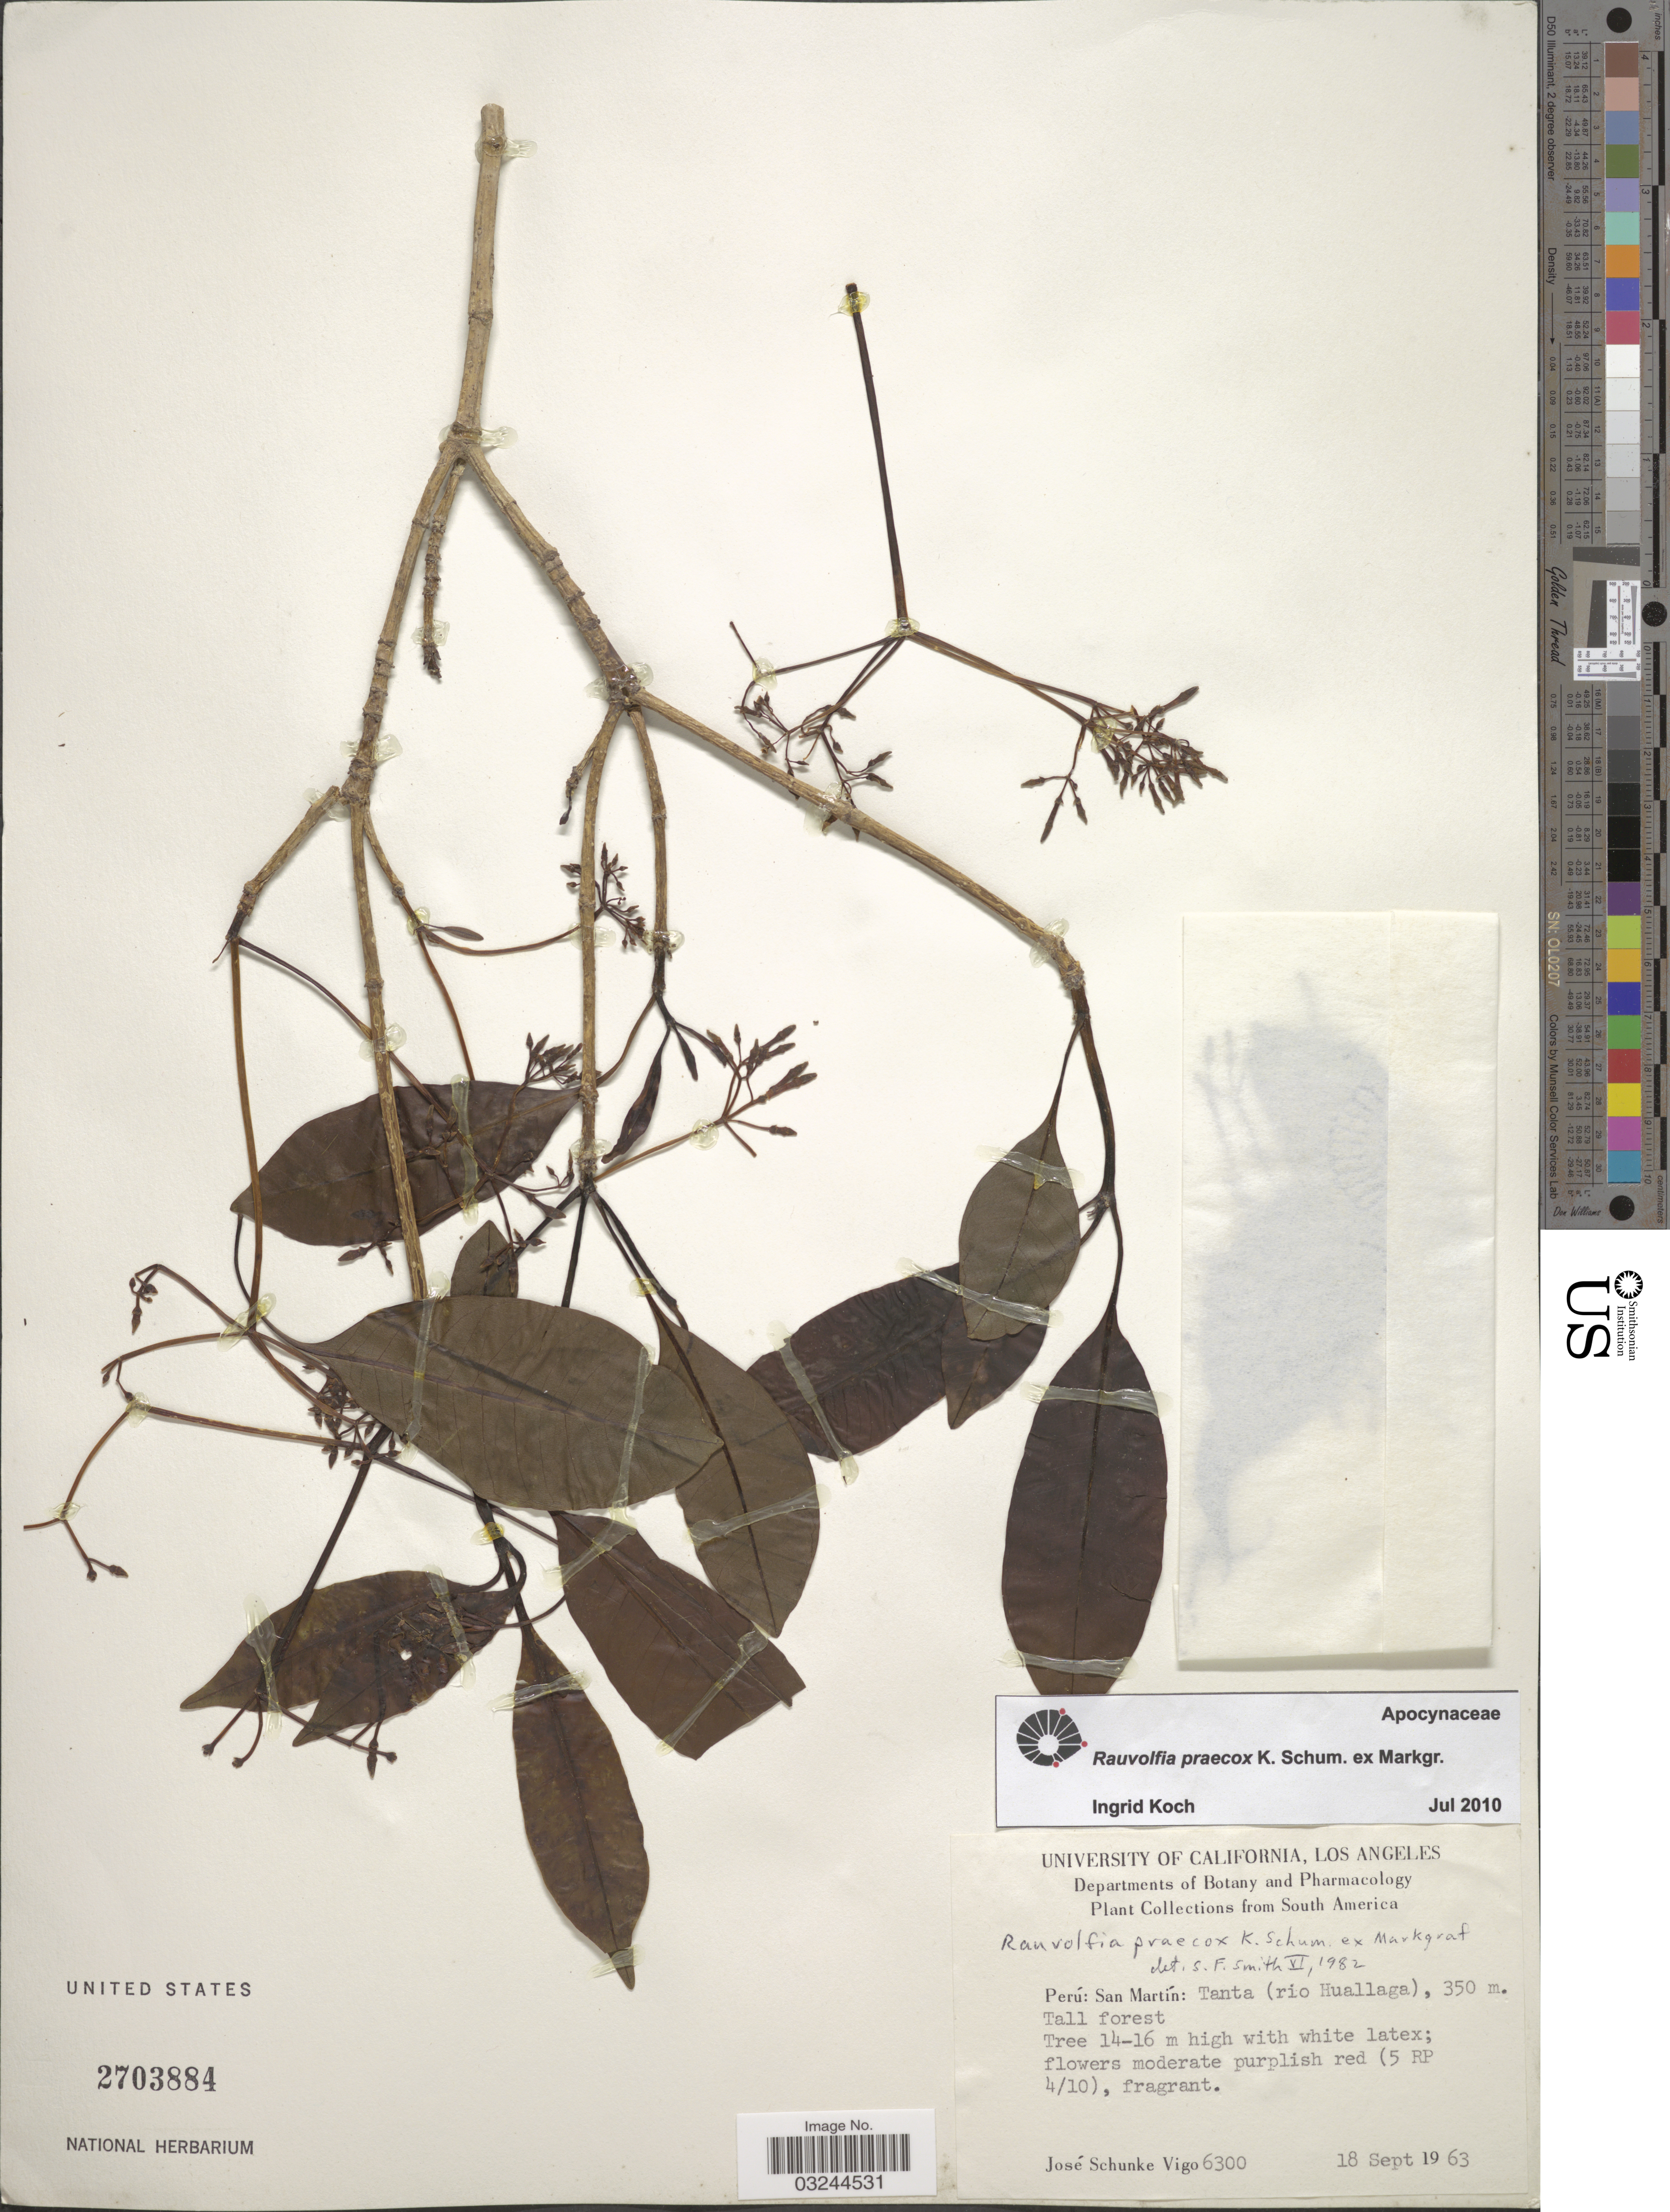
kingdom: Plantae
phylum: Tracheophyta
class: Magnoliopsida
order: Gentianales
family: Apocynaceae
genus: Rauvolfia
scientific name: Rauvolfia praecox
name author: K. Schum. ex Markgr.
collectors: J. Schunke Vigo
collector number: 6300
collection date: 1963-09-18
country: Peru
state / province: San Martín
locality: Tanta (rio Huallaga).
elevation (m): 350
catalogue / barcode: US 2703884